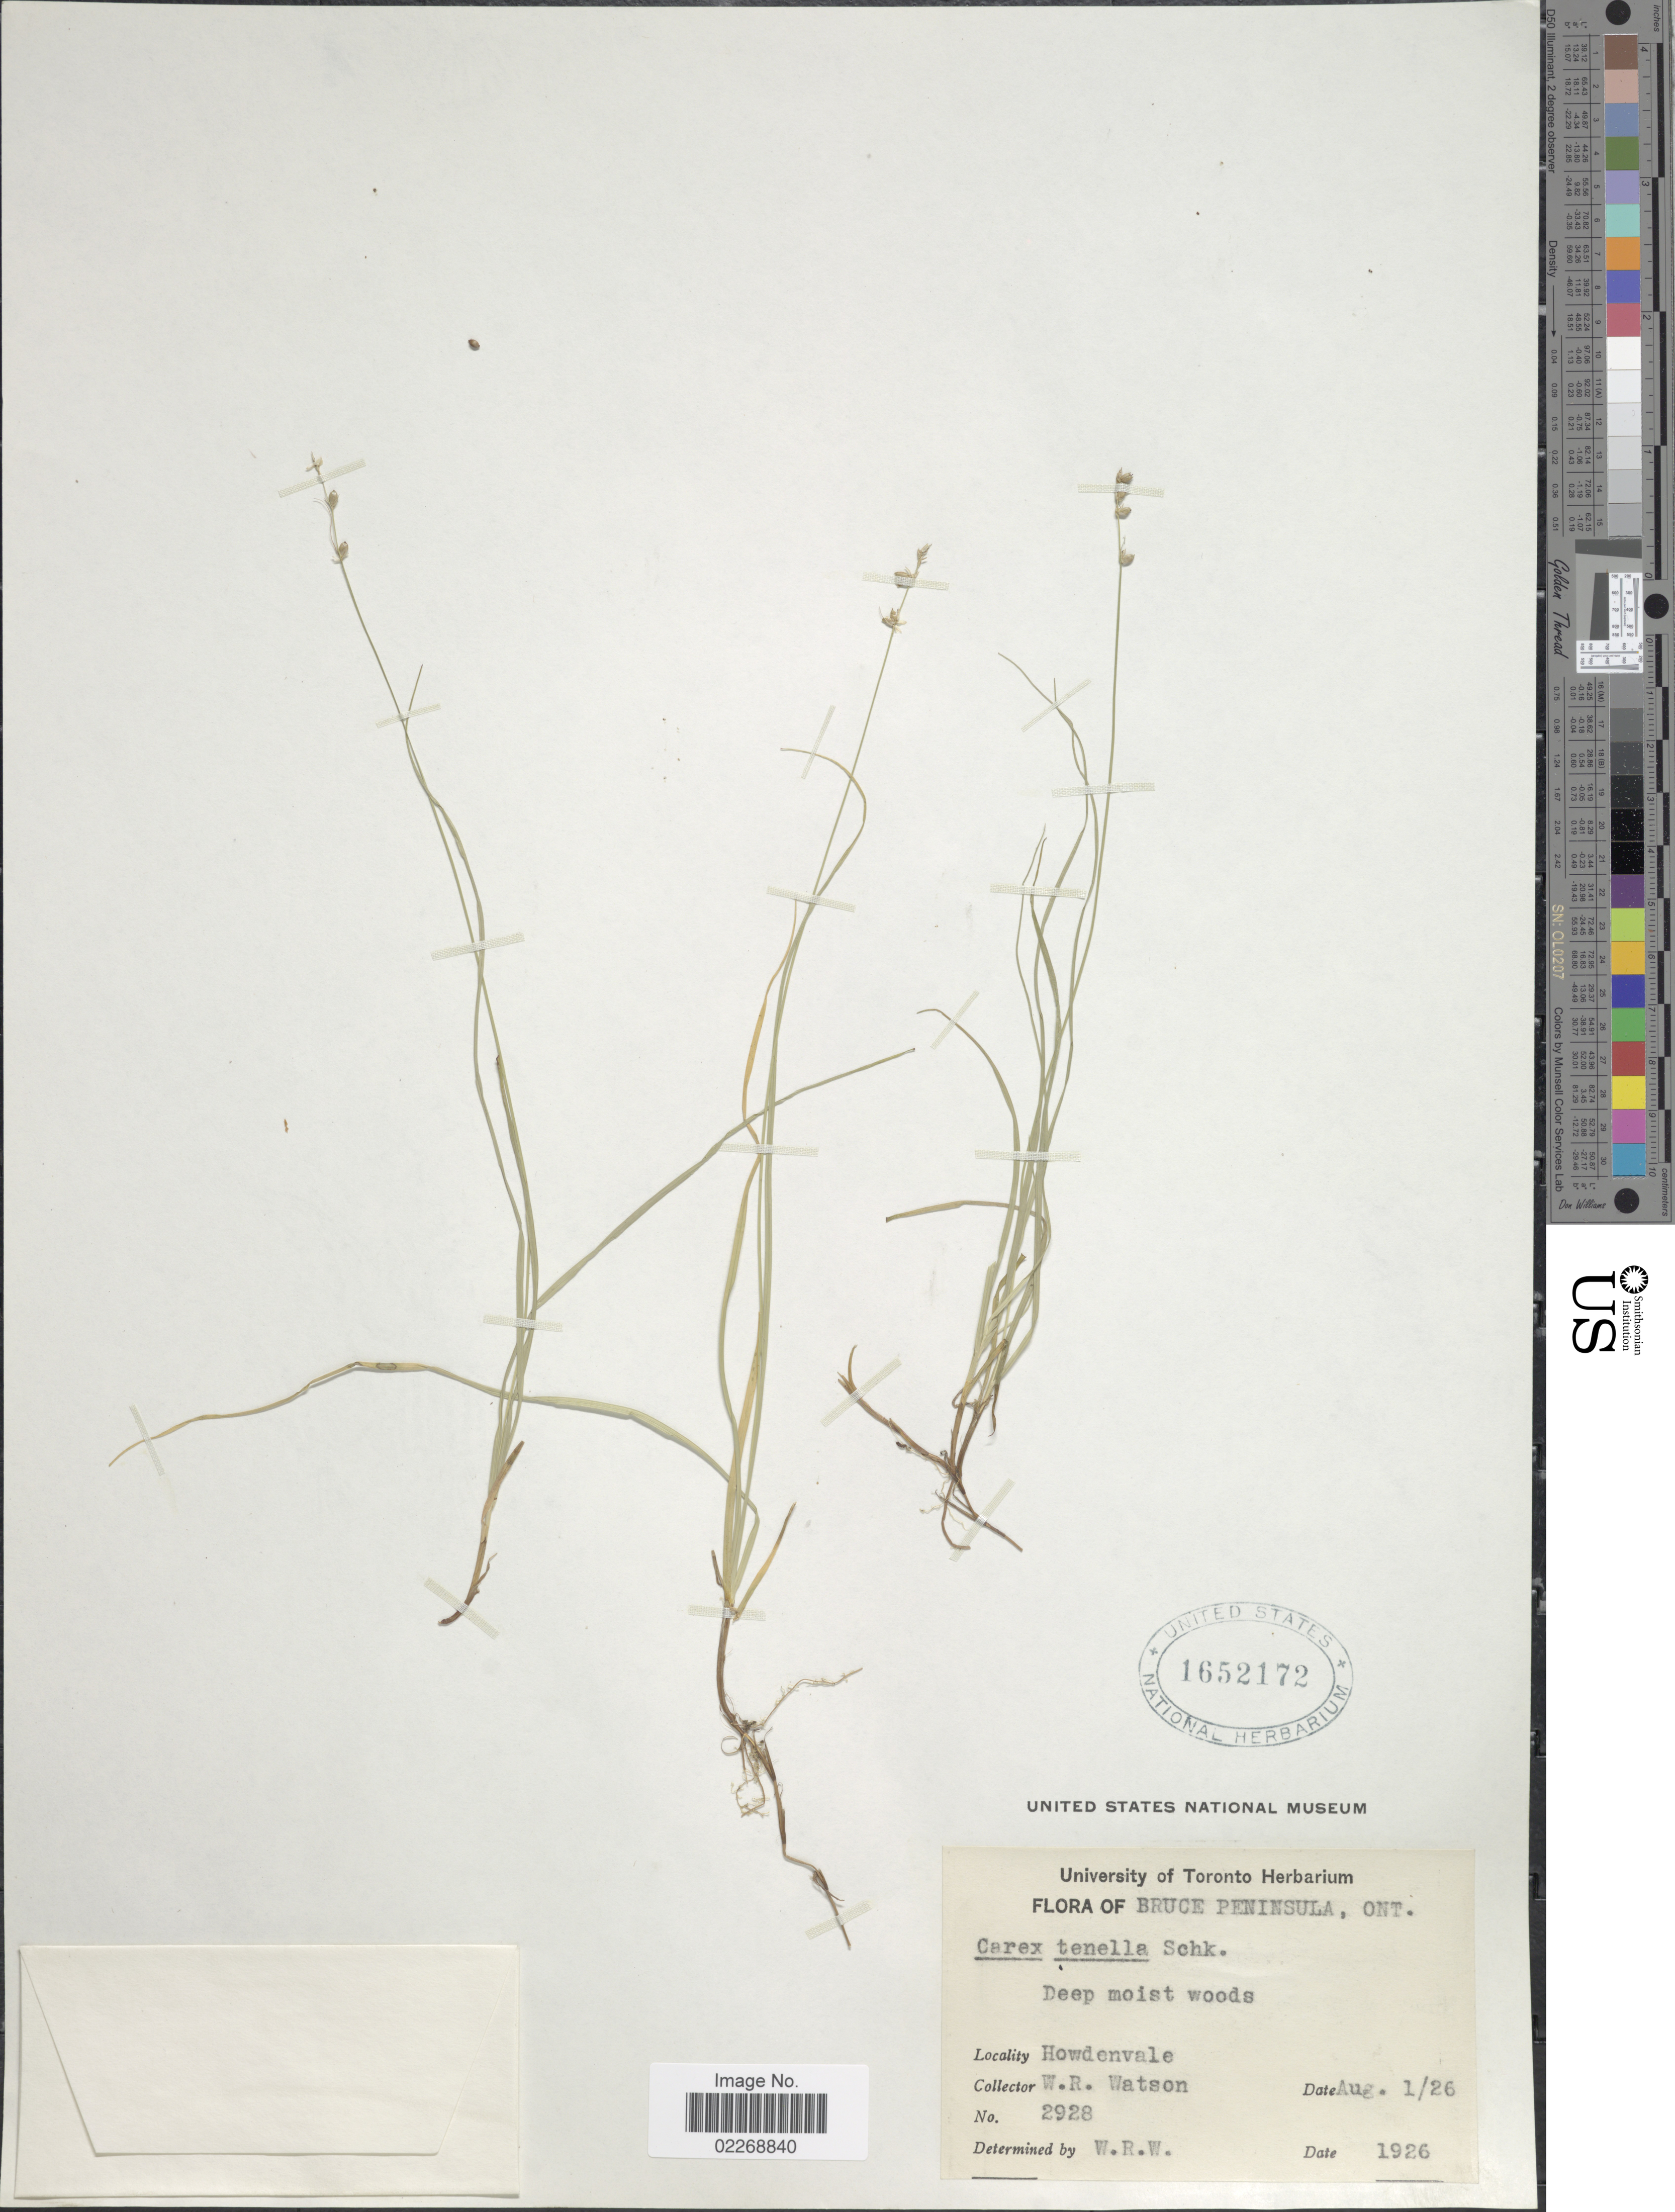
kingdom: Plantae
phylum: Tracheophyta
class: Liliopsida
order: Poales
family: Cyperaceae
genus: Carex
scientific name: Carex disperma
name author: Dewey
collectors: W. R. Watson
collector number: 2928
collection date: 1926-08-01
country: Canada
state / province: Ontario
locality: Bruce Peninsula, Howdenvale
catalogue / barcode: US 1652172